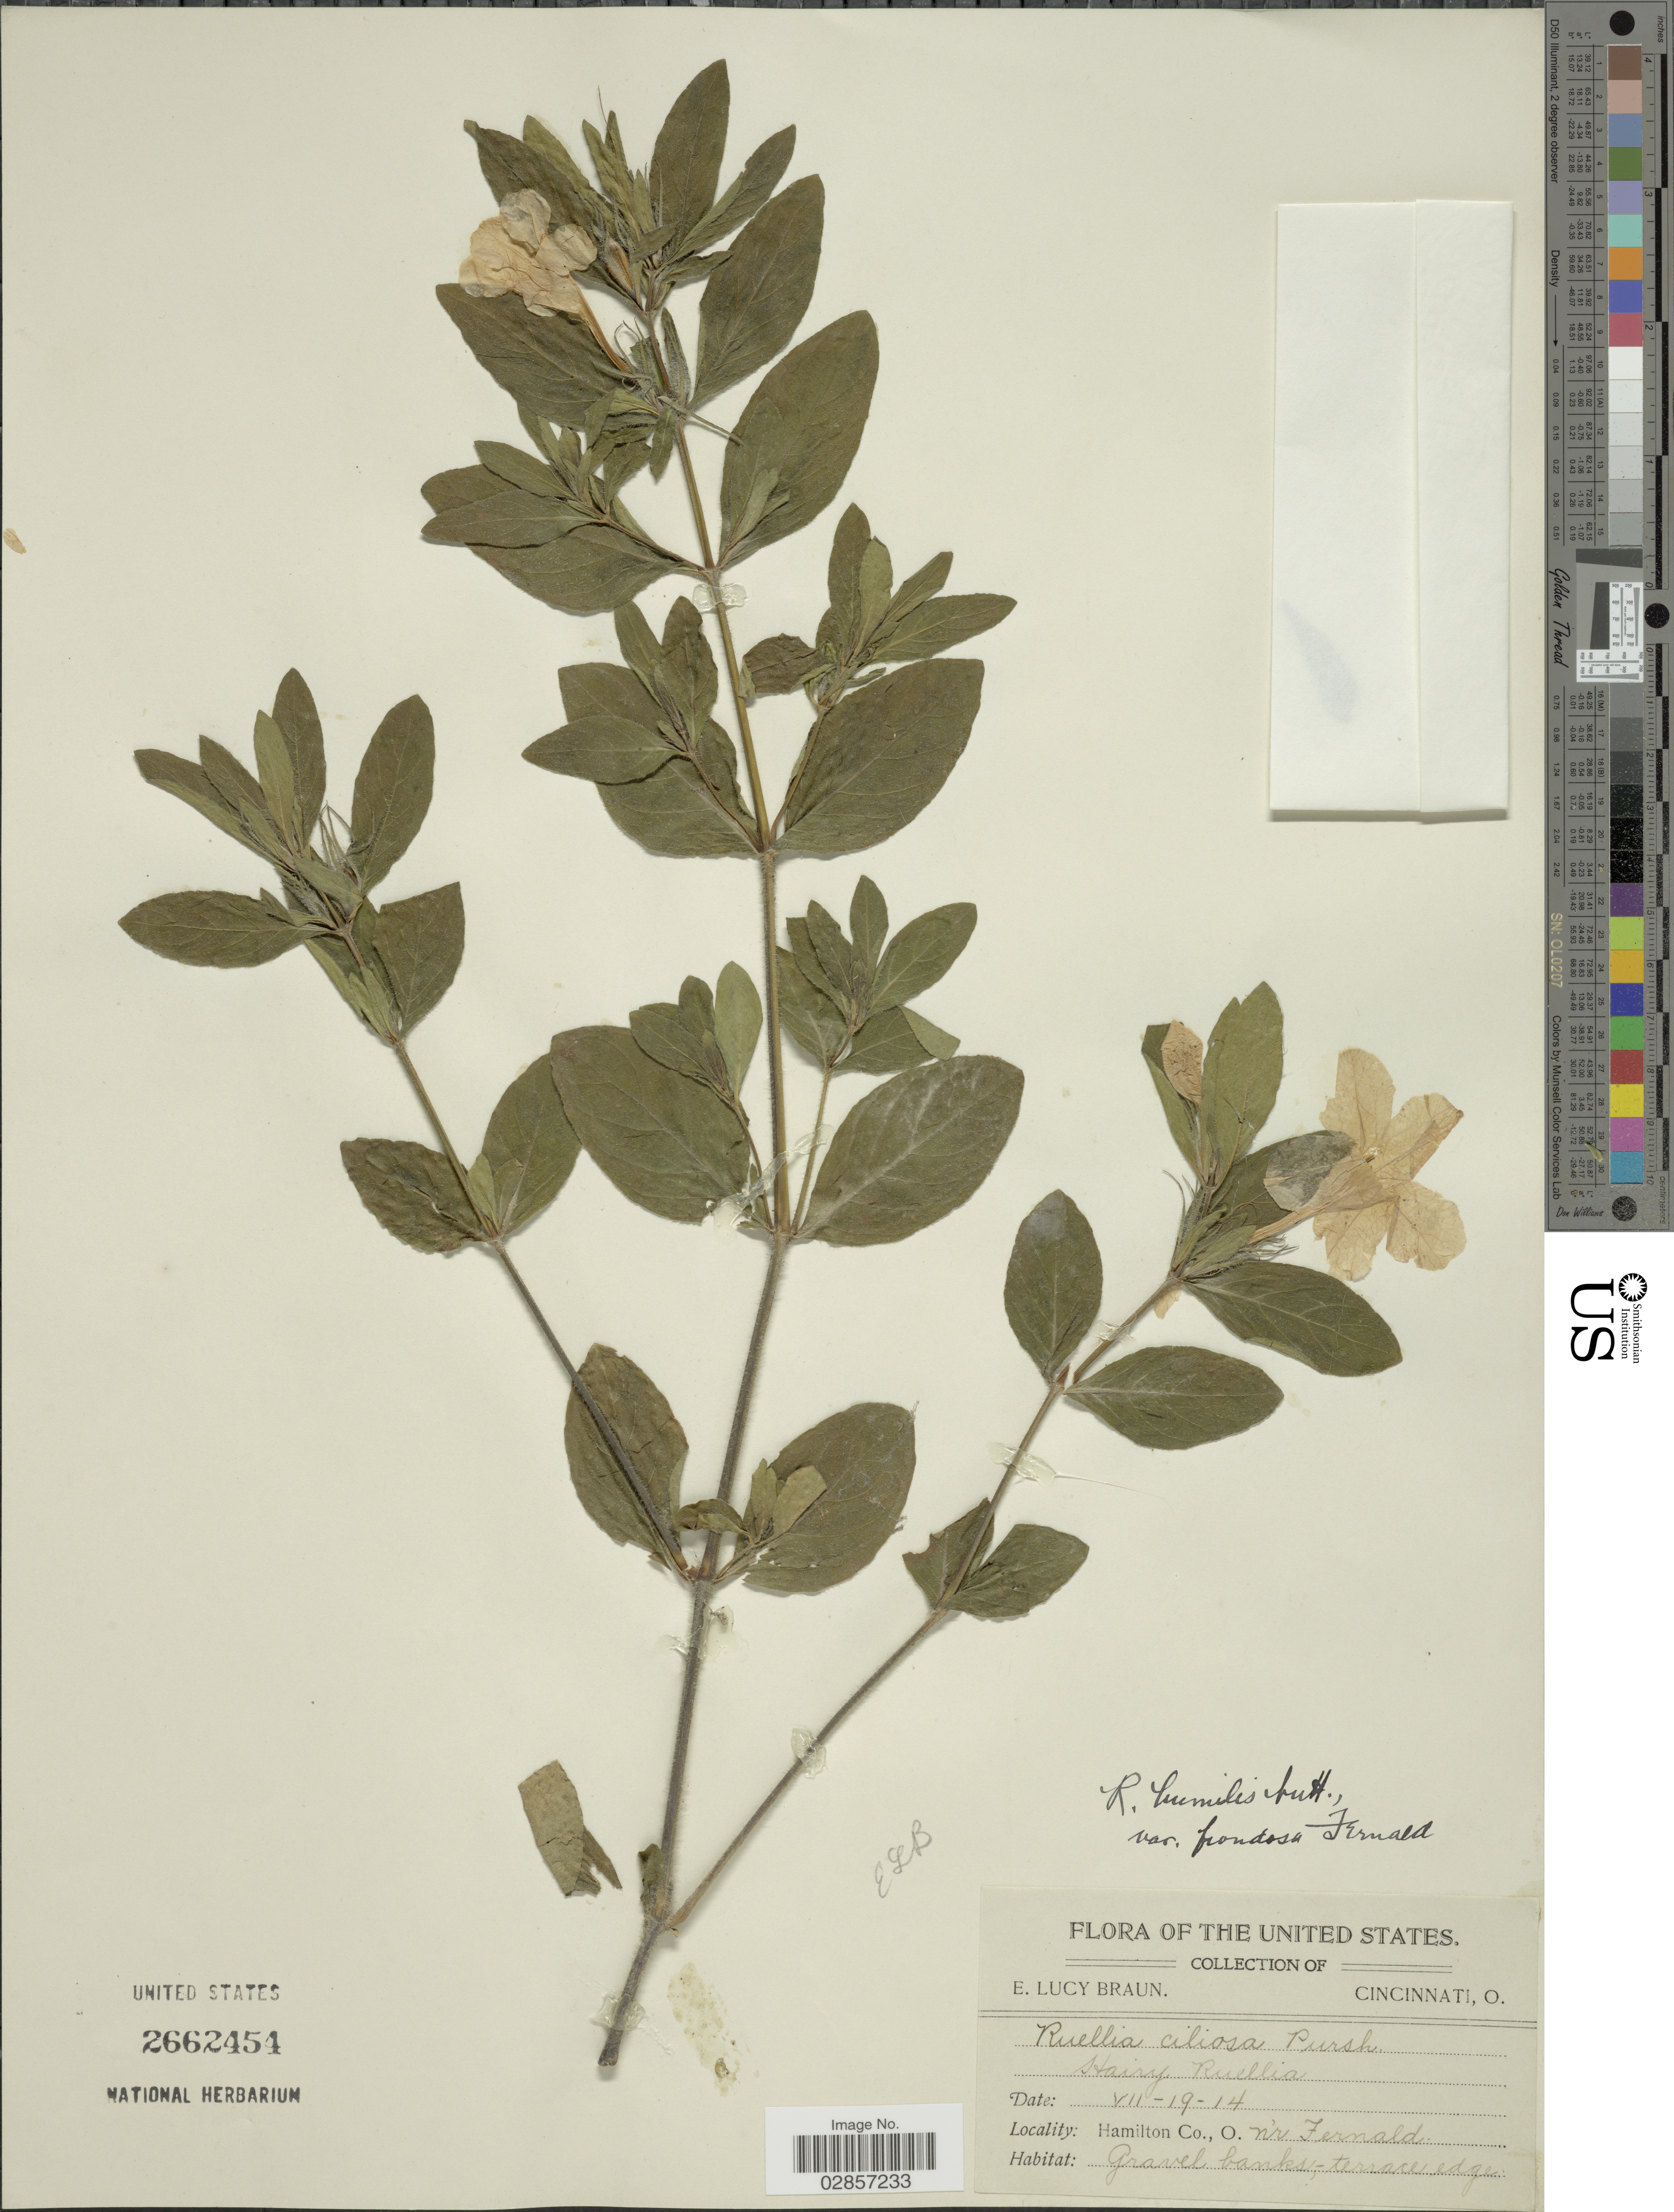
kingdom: Plantae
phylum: Tracheophyta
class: Magnoliopsida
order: Lamiales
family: Acanthaceae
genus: Ruellia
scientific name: Ruellia humilis var. frondosa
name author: Fernald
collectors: E. L. Braun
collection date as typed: Transcribed d/m/y: 19/7/14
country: United States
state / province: Ohio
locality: Hamilton Co., O., nr Fernald.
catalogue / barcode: US 2662454